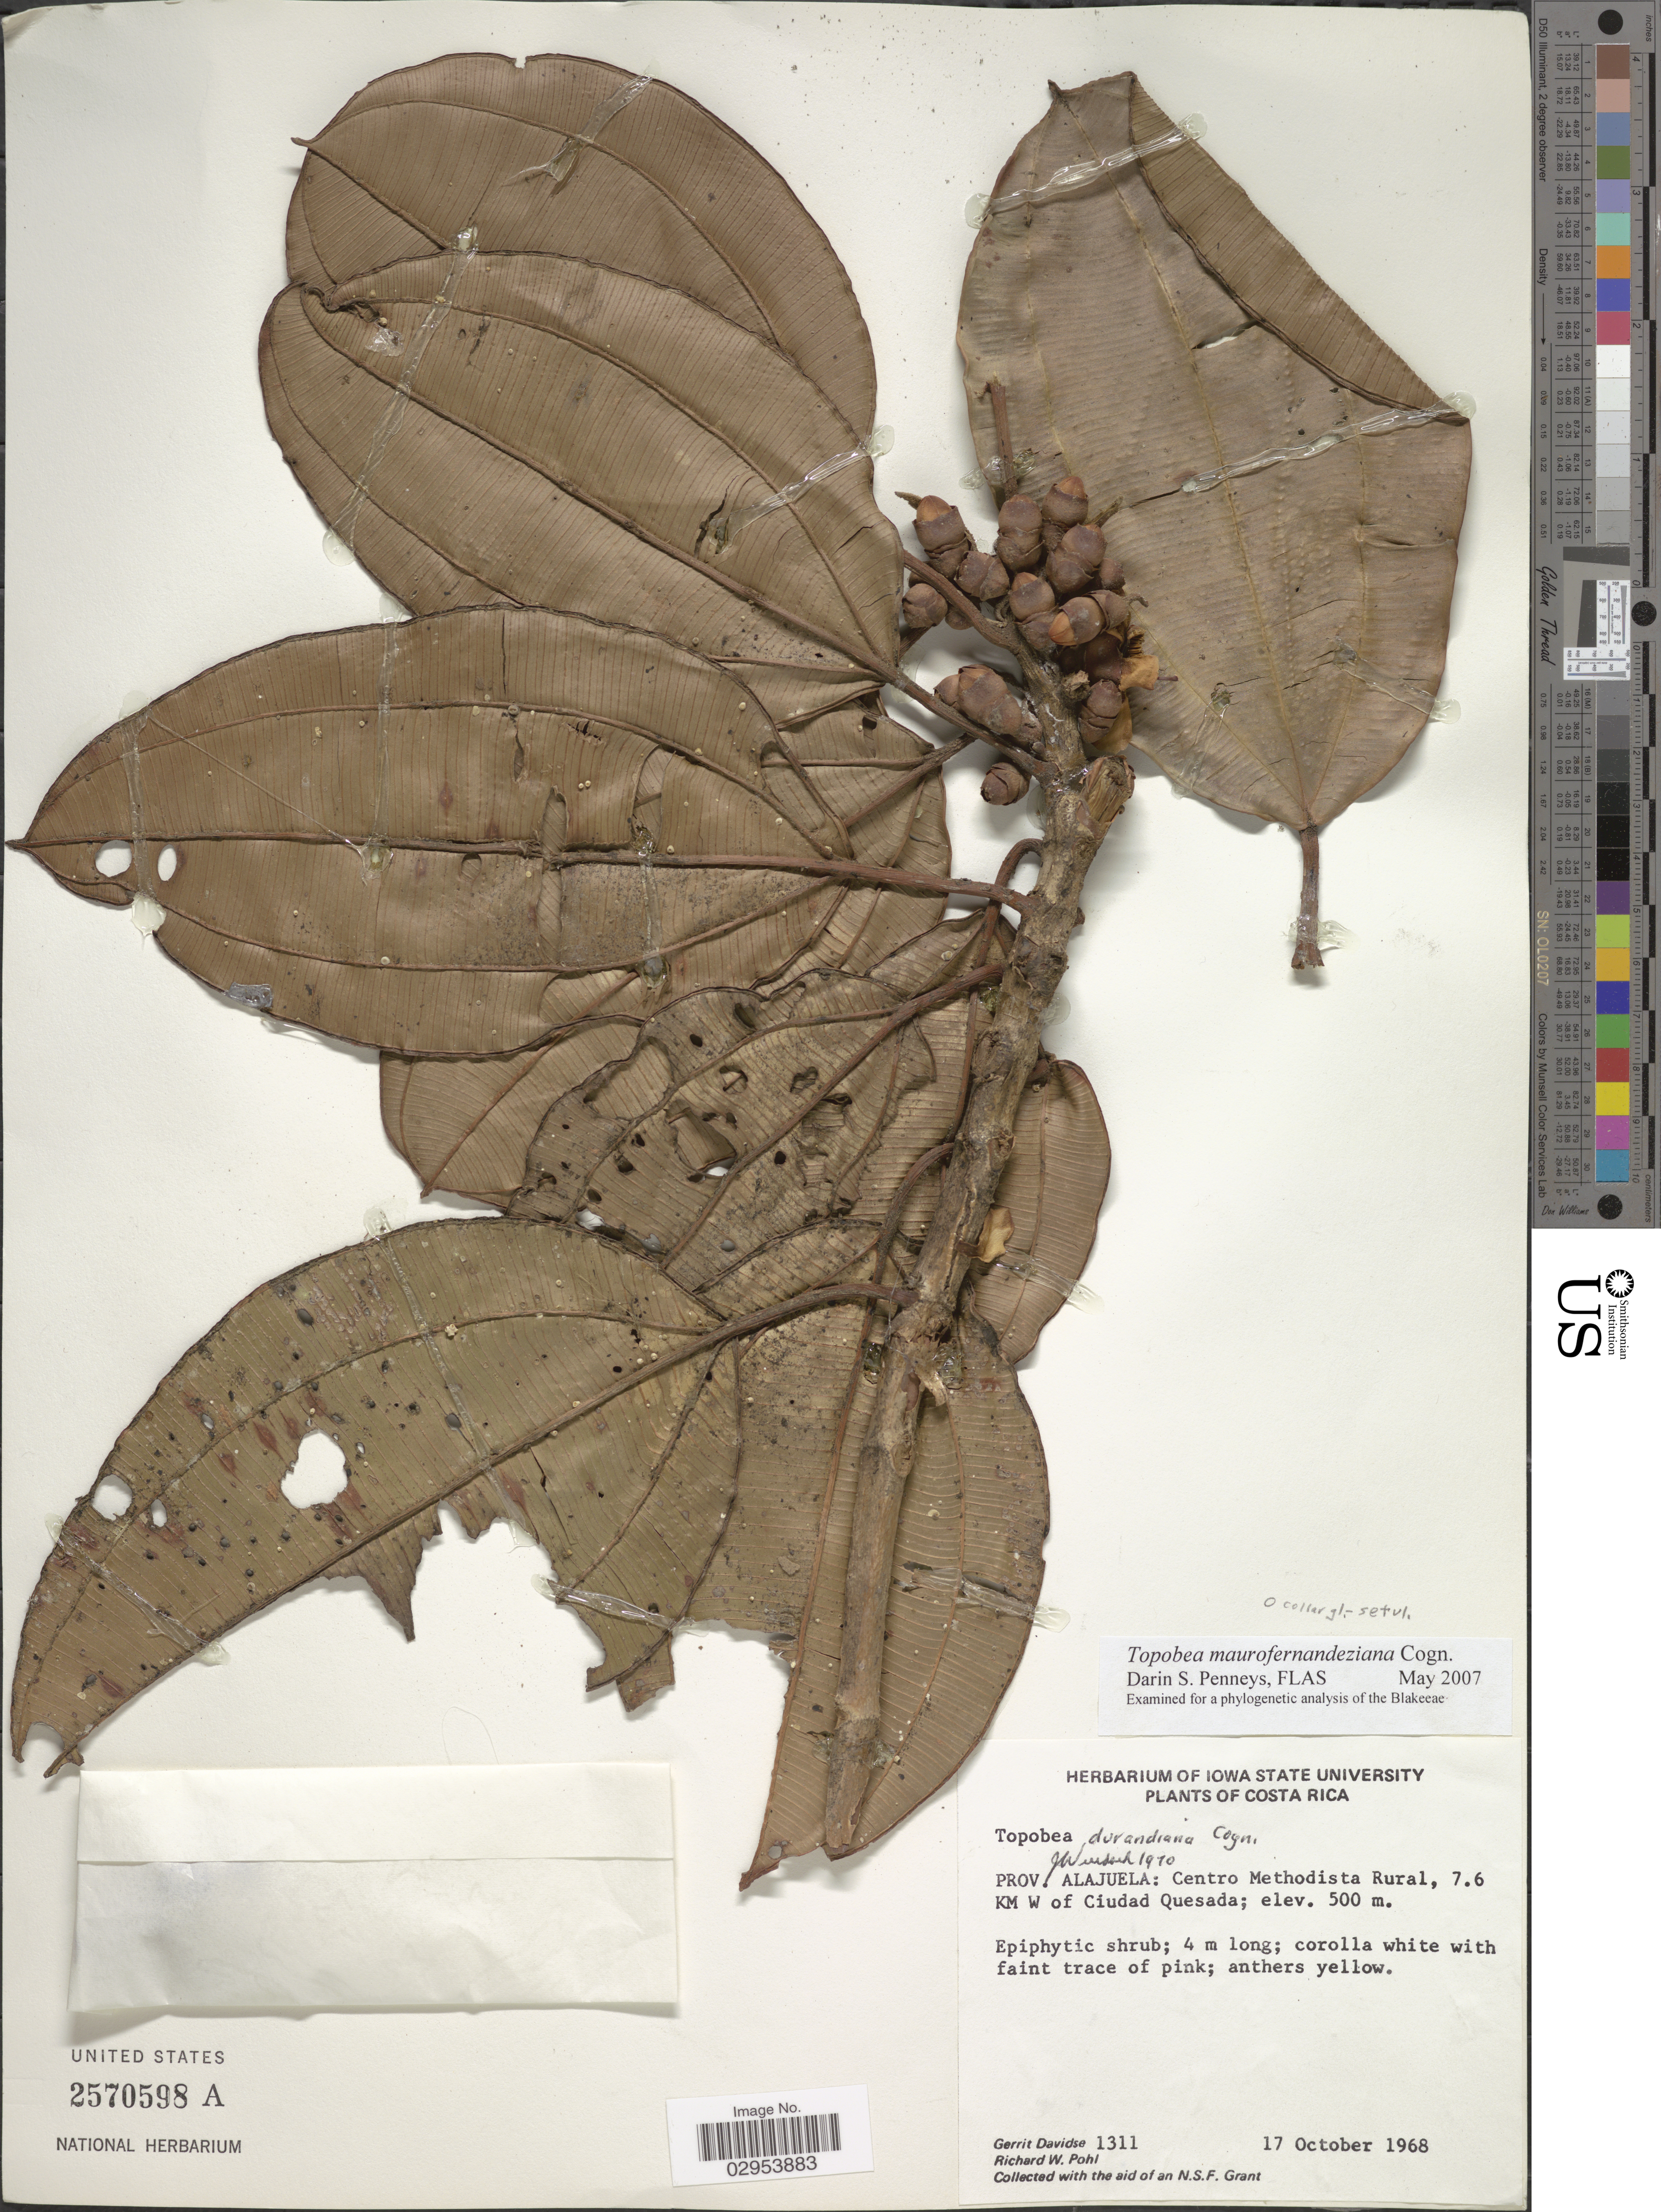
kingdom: Plantae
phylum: Tracheophyta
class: Magnoliopsida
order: Myrtales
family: Melastomataceae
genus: Topobea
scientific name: Topobea maurofernandeziana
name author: Cogn.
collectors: G. Davidse & R. W. Pohl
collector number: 1311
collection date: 1968-10-17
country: Costa Rica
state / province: Alajuela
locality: Centro Methodista Rural, 7.6 KM W of Ciudad Quesada.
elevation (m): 500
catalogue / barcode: US 2570598A